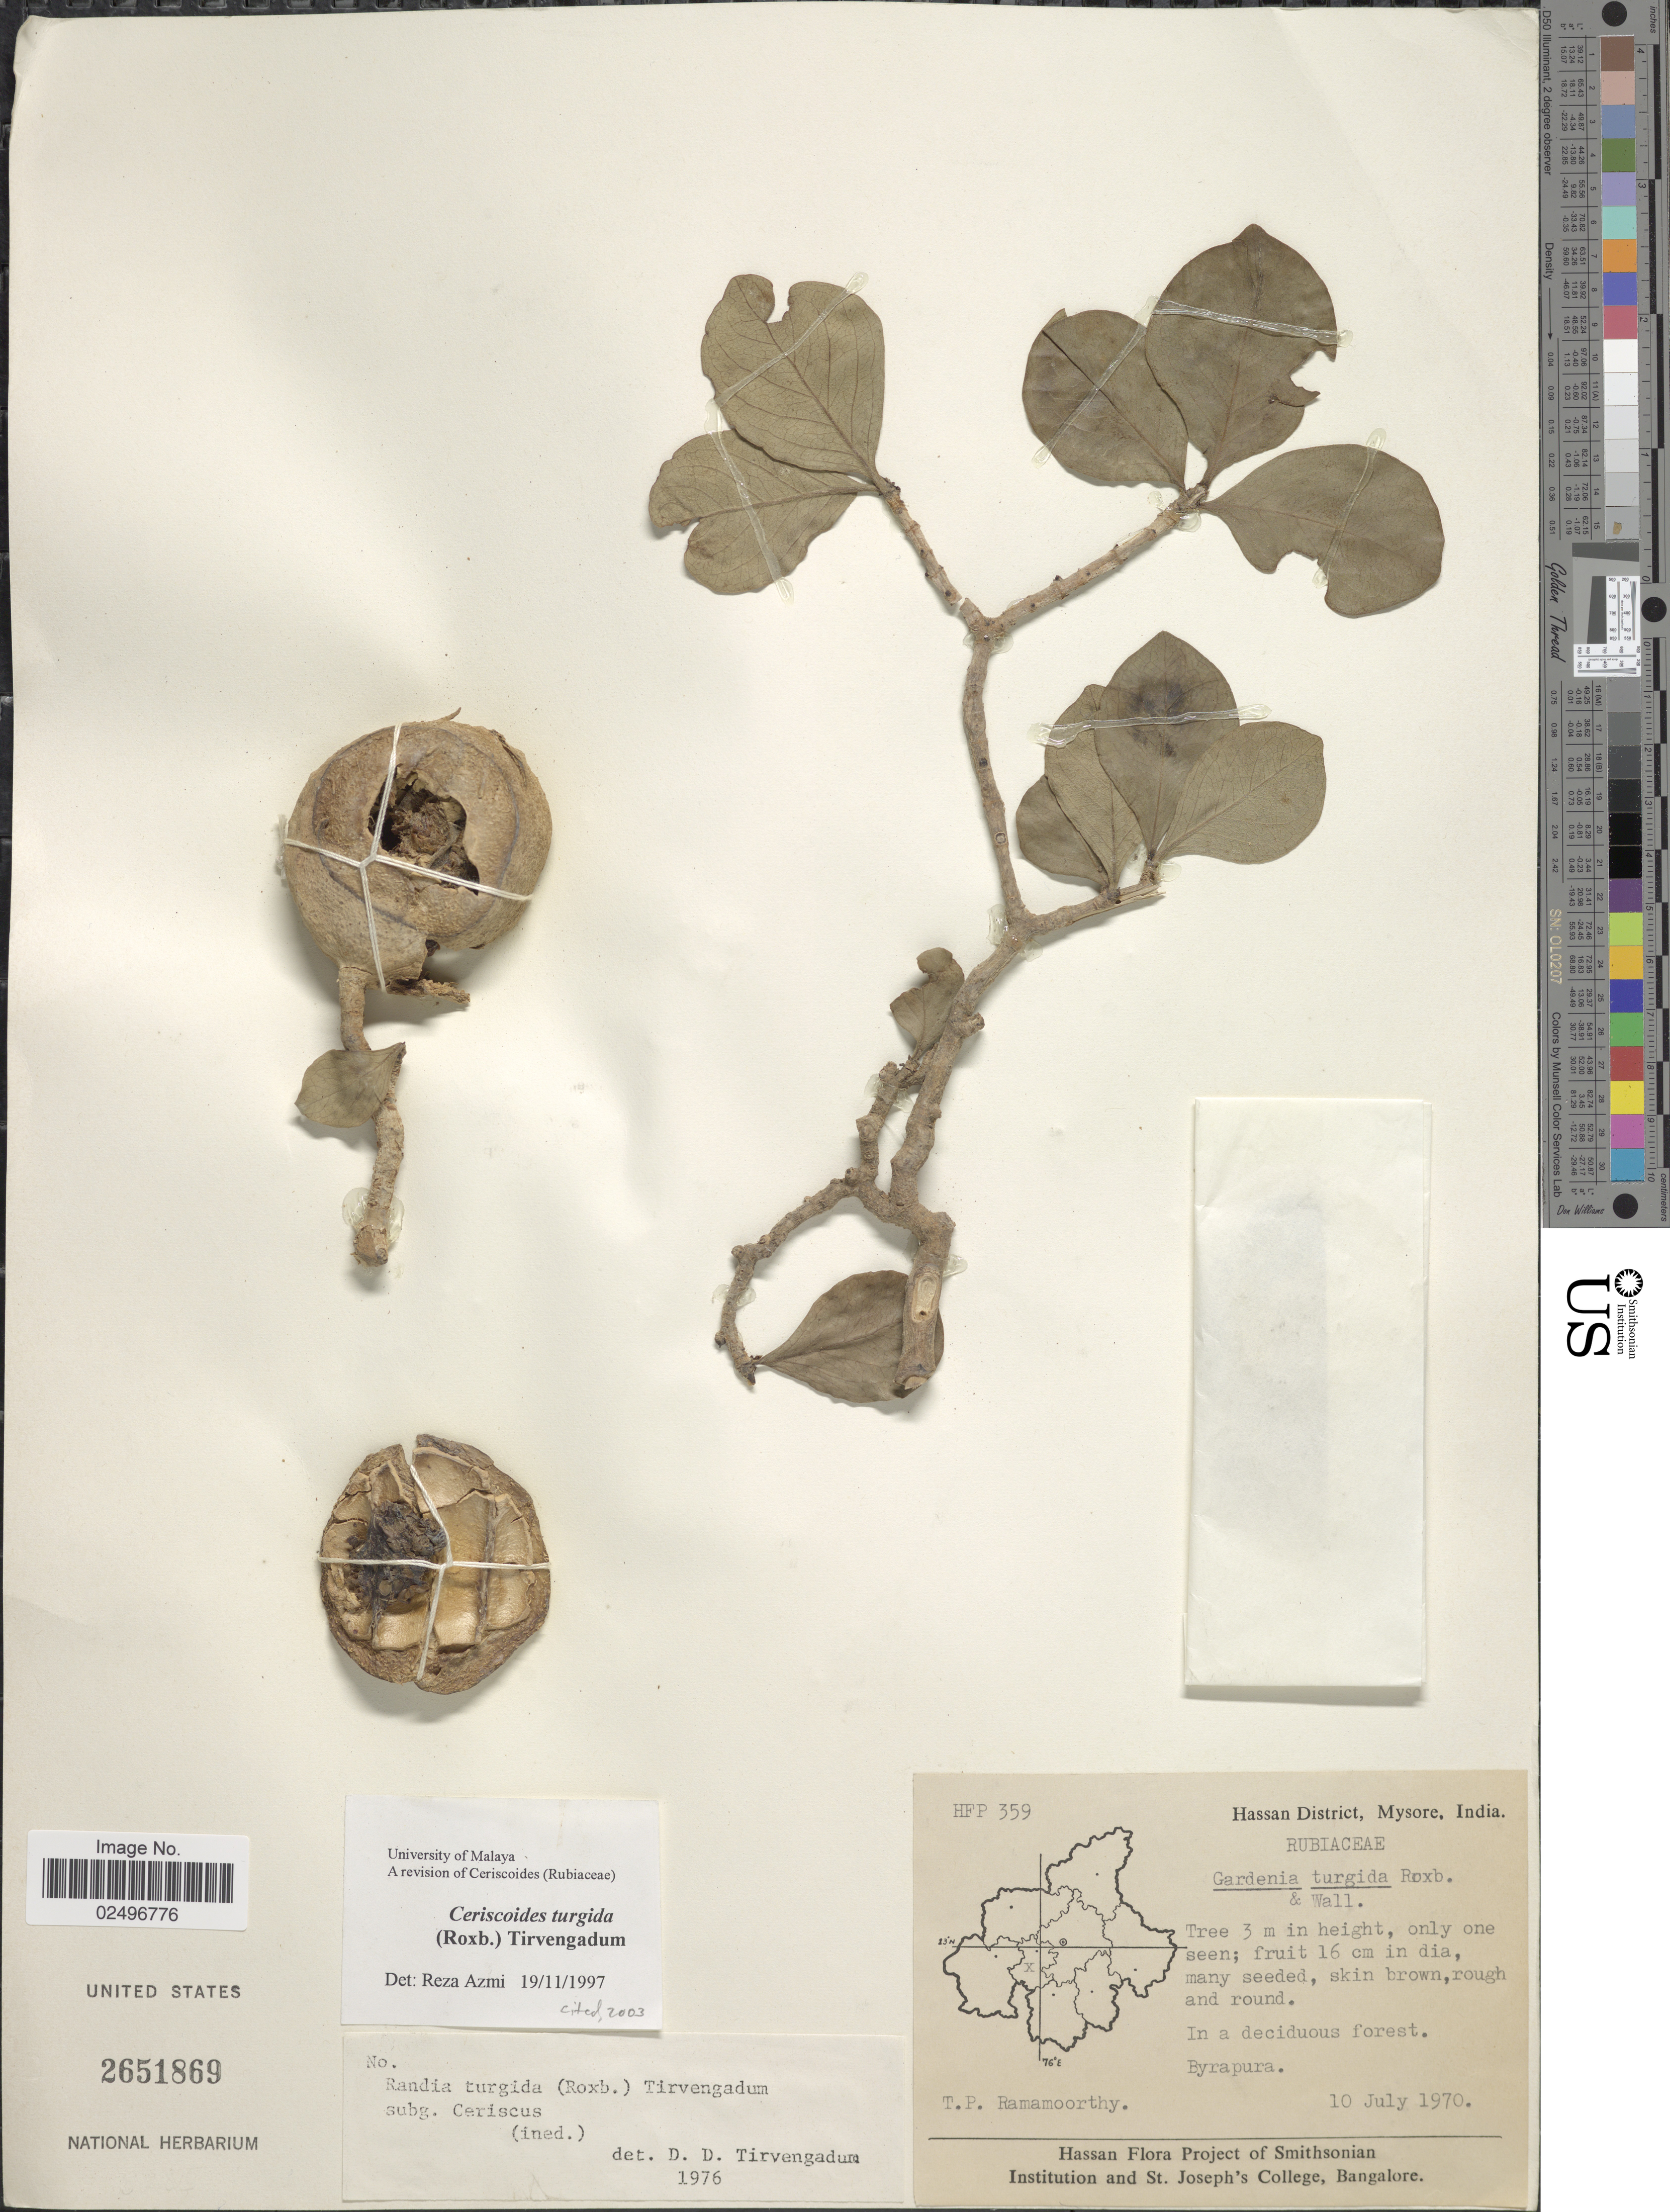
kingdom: Plantae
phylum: Tracheophyta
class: Magnoliopsida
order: Gentianales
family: Rubiaceae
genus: Ceriscoides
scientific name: Ceriscoides turgida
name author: (Roxb.) Tirveng.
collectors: T. P. Ramamoorthy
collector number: HFP 359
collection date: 1970-07-10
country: India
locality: Hassan District, Mysore, In a deciduous forest, Byrapura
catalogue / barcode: US 2651869